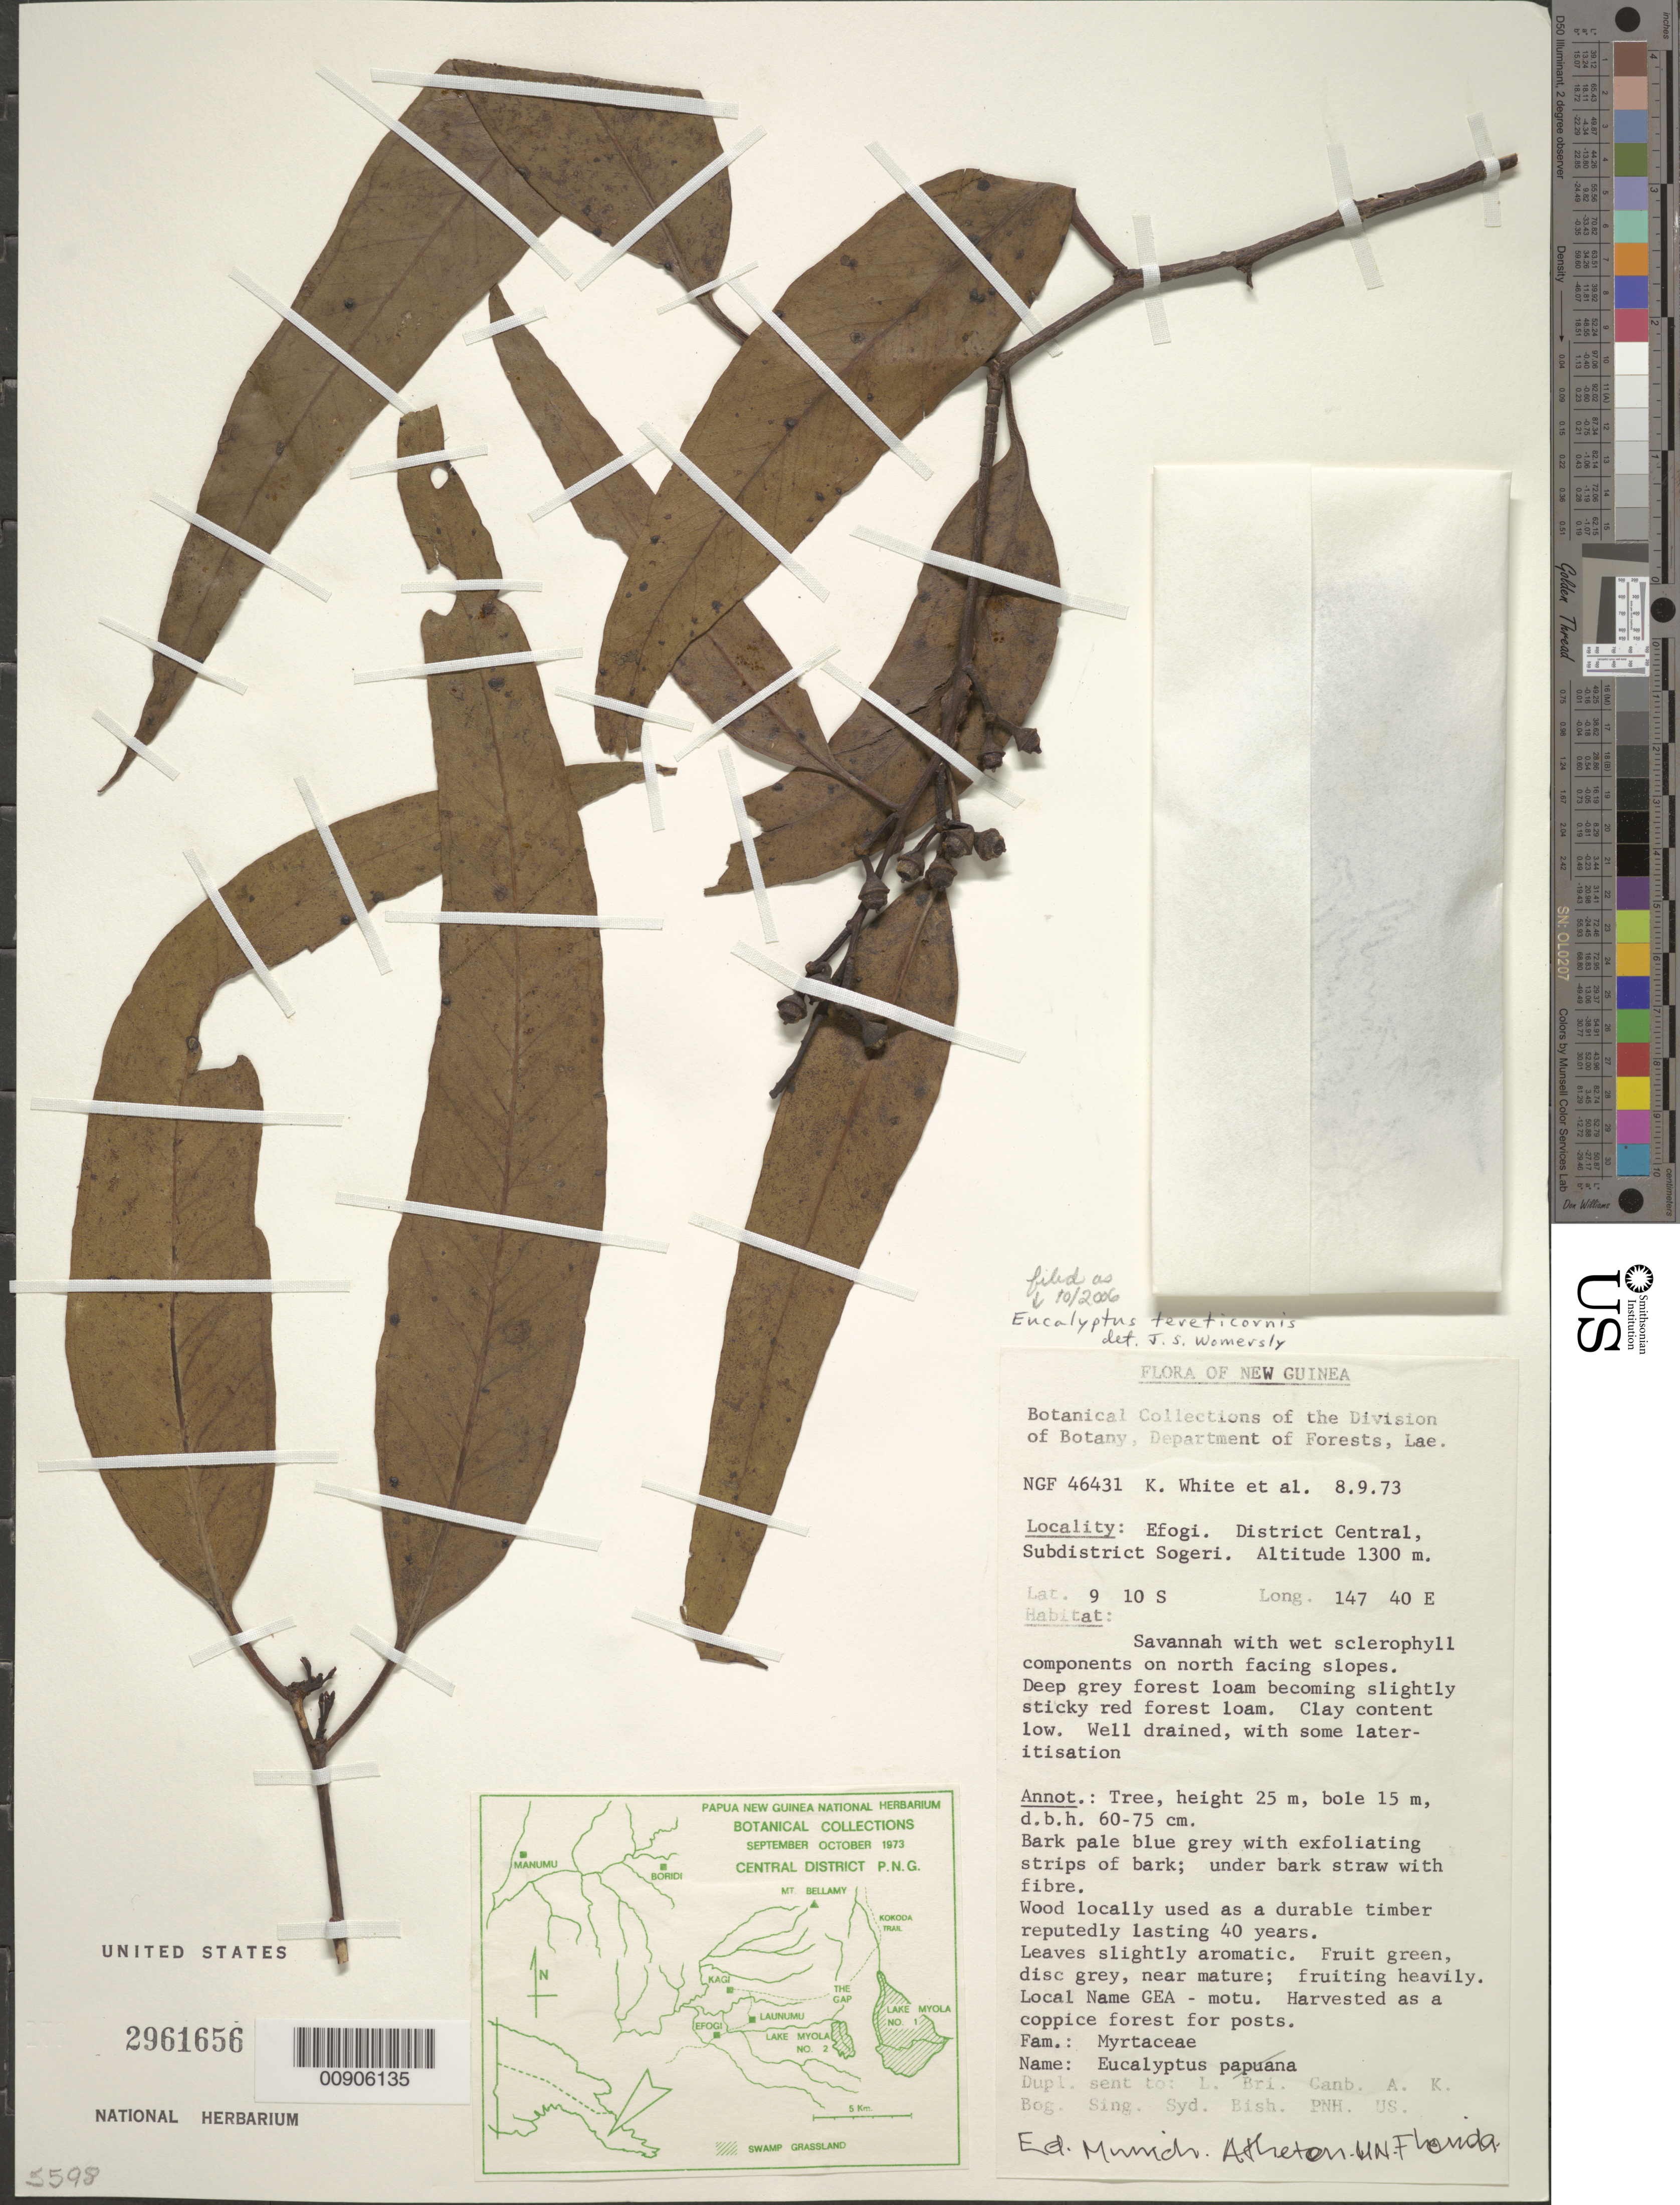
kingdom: Plantae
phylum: Tracheophyta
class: Magnoliopsida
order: Myrtales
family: Myrtaceae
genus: Eucalyptus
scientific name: Eucalyptus tereticornis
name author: Sm.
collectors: K. White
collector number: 46431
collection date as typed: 09 Aug 1973 or 08 Sep 1973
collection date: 1973-08-09 or 1973-09-08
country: Papua New Guinea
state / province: Central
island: New Guinea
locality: Efogi, Sub-dist. Soberi.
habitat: Savannah with wet sclerophyll components on north facing slopes. Deep grey forest loam becoming slightly sticky red forest loam. Clay content low. Well-drained, with some lateritisation.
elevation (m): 1300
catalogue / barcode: US 2961656